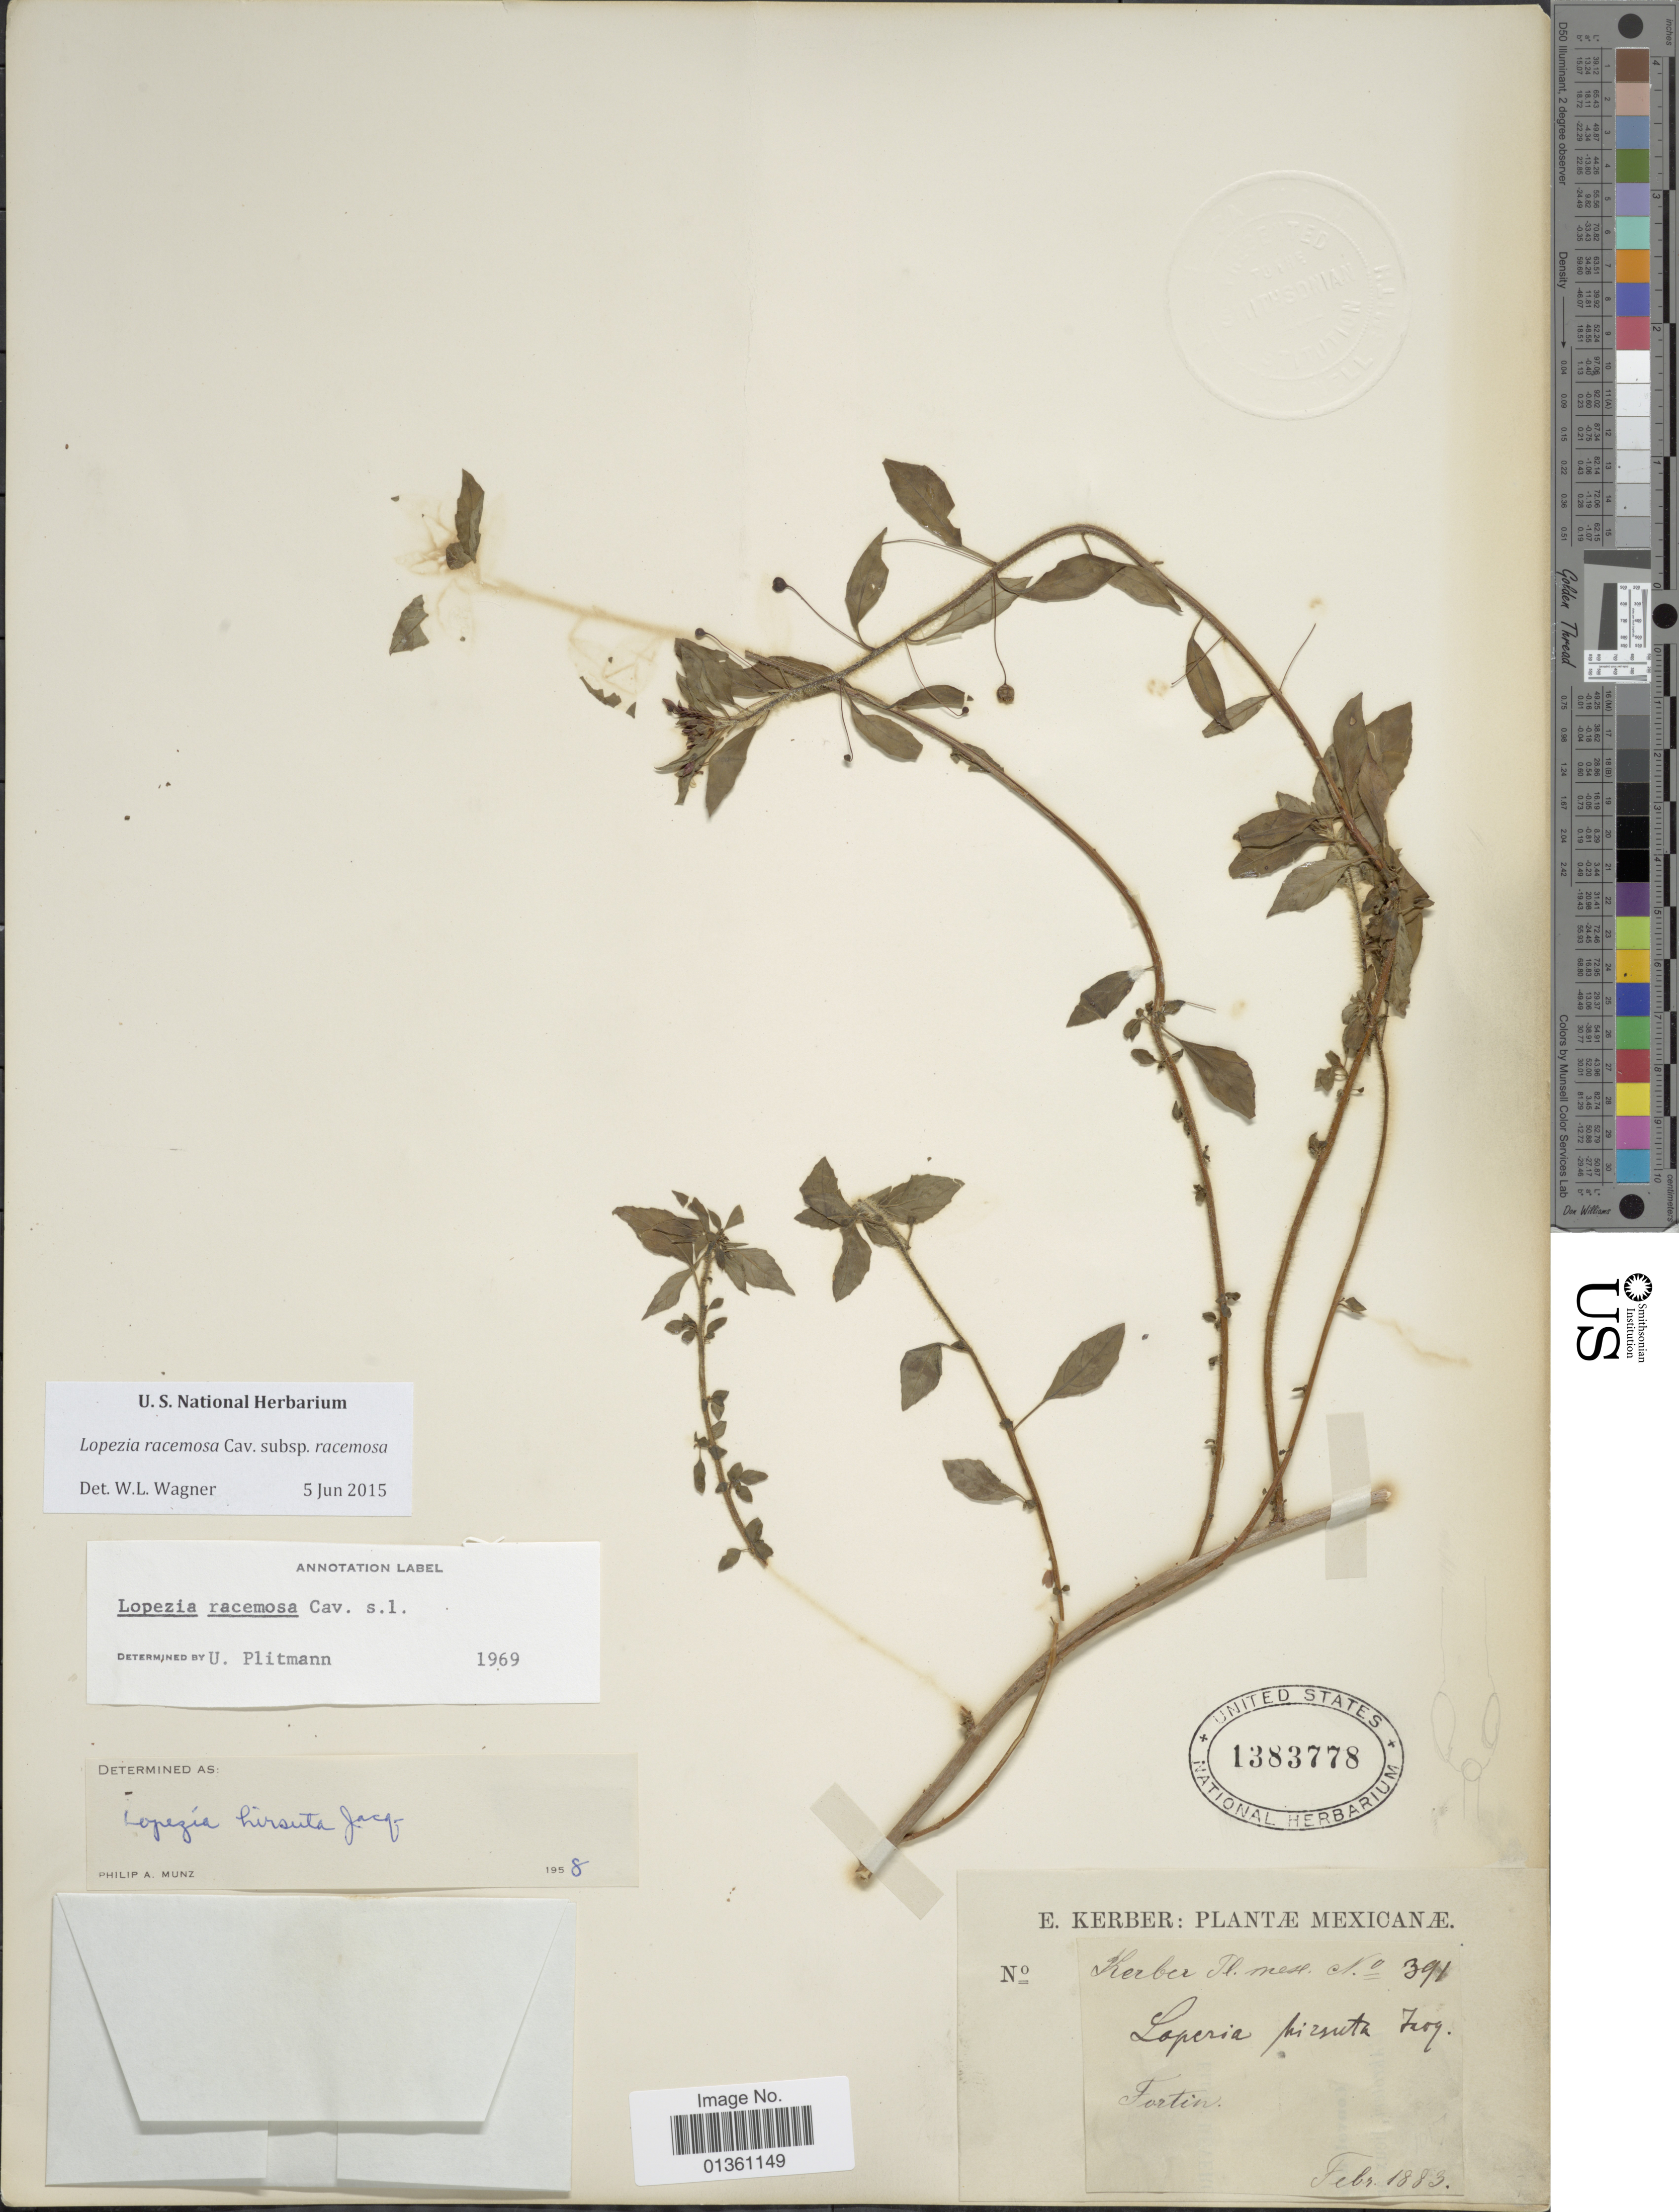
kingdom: Plantae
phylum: Tracheophyta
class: Magnoliopsida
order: Myrtales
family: Onagraceae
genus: Lopezia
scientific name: Lopezia racemosa subsp. racemosa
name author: Cav.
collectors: E. Kerber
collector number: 391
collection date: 1883-02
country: Mexico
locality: Fortin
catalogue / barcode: US 1383778